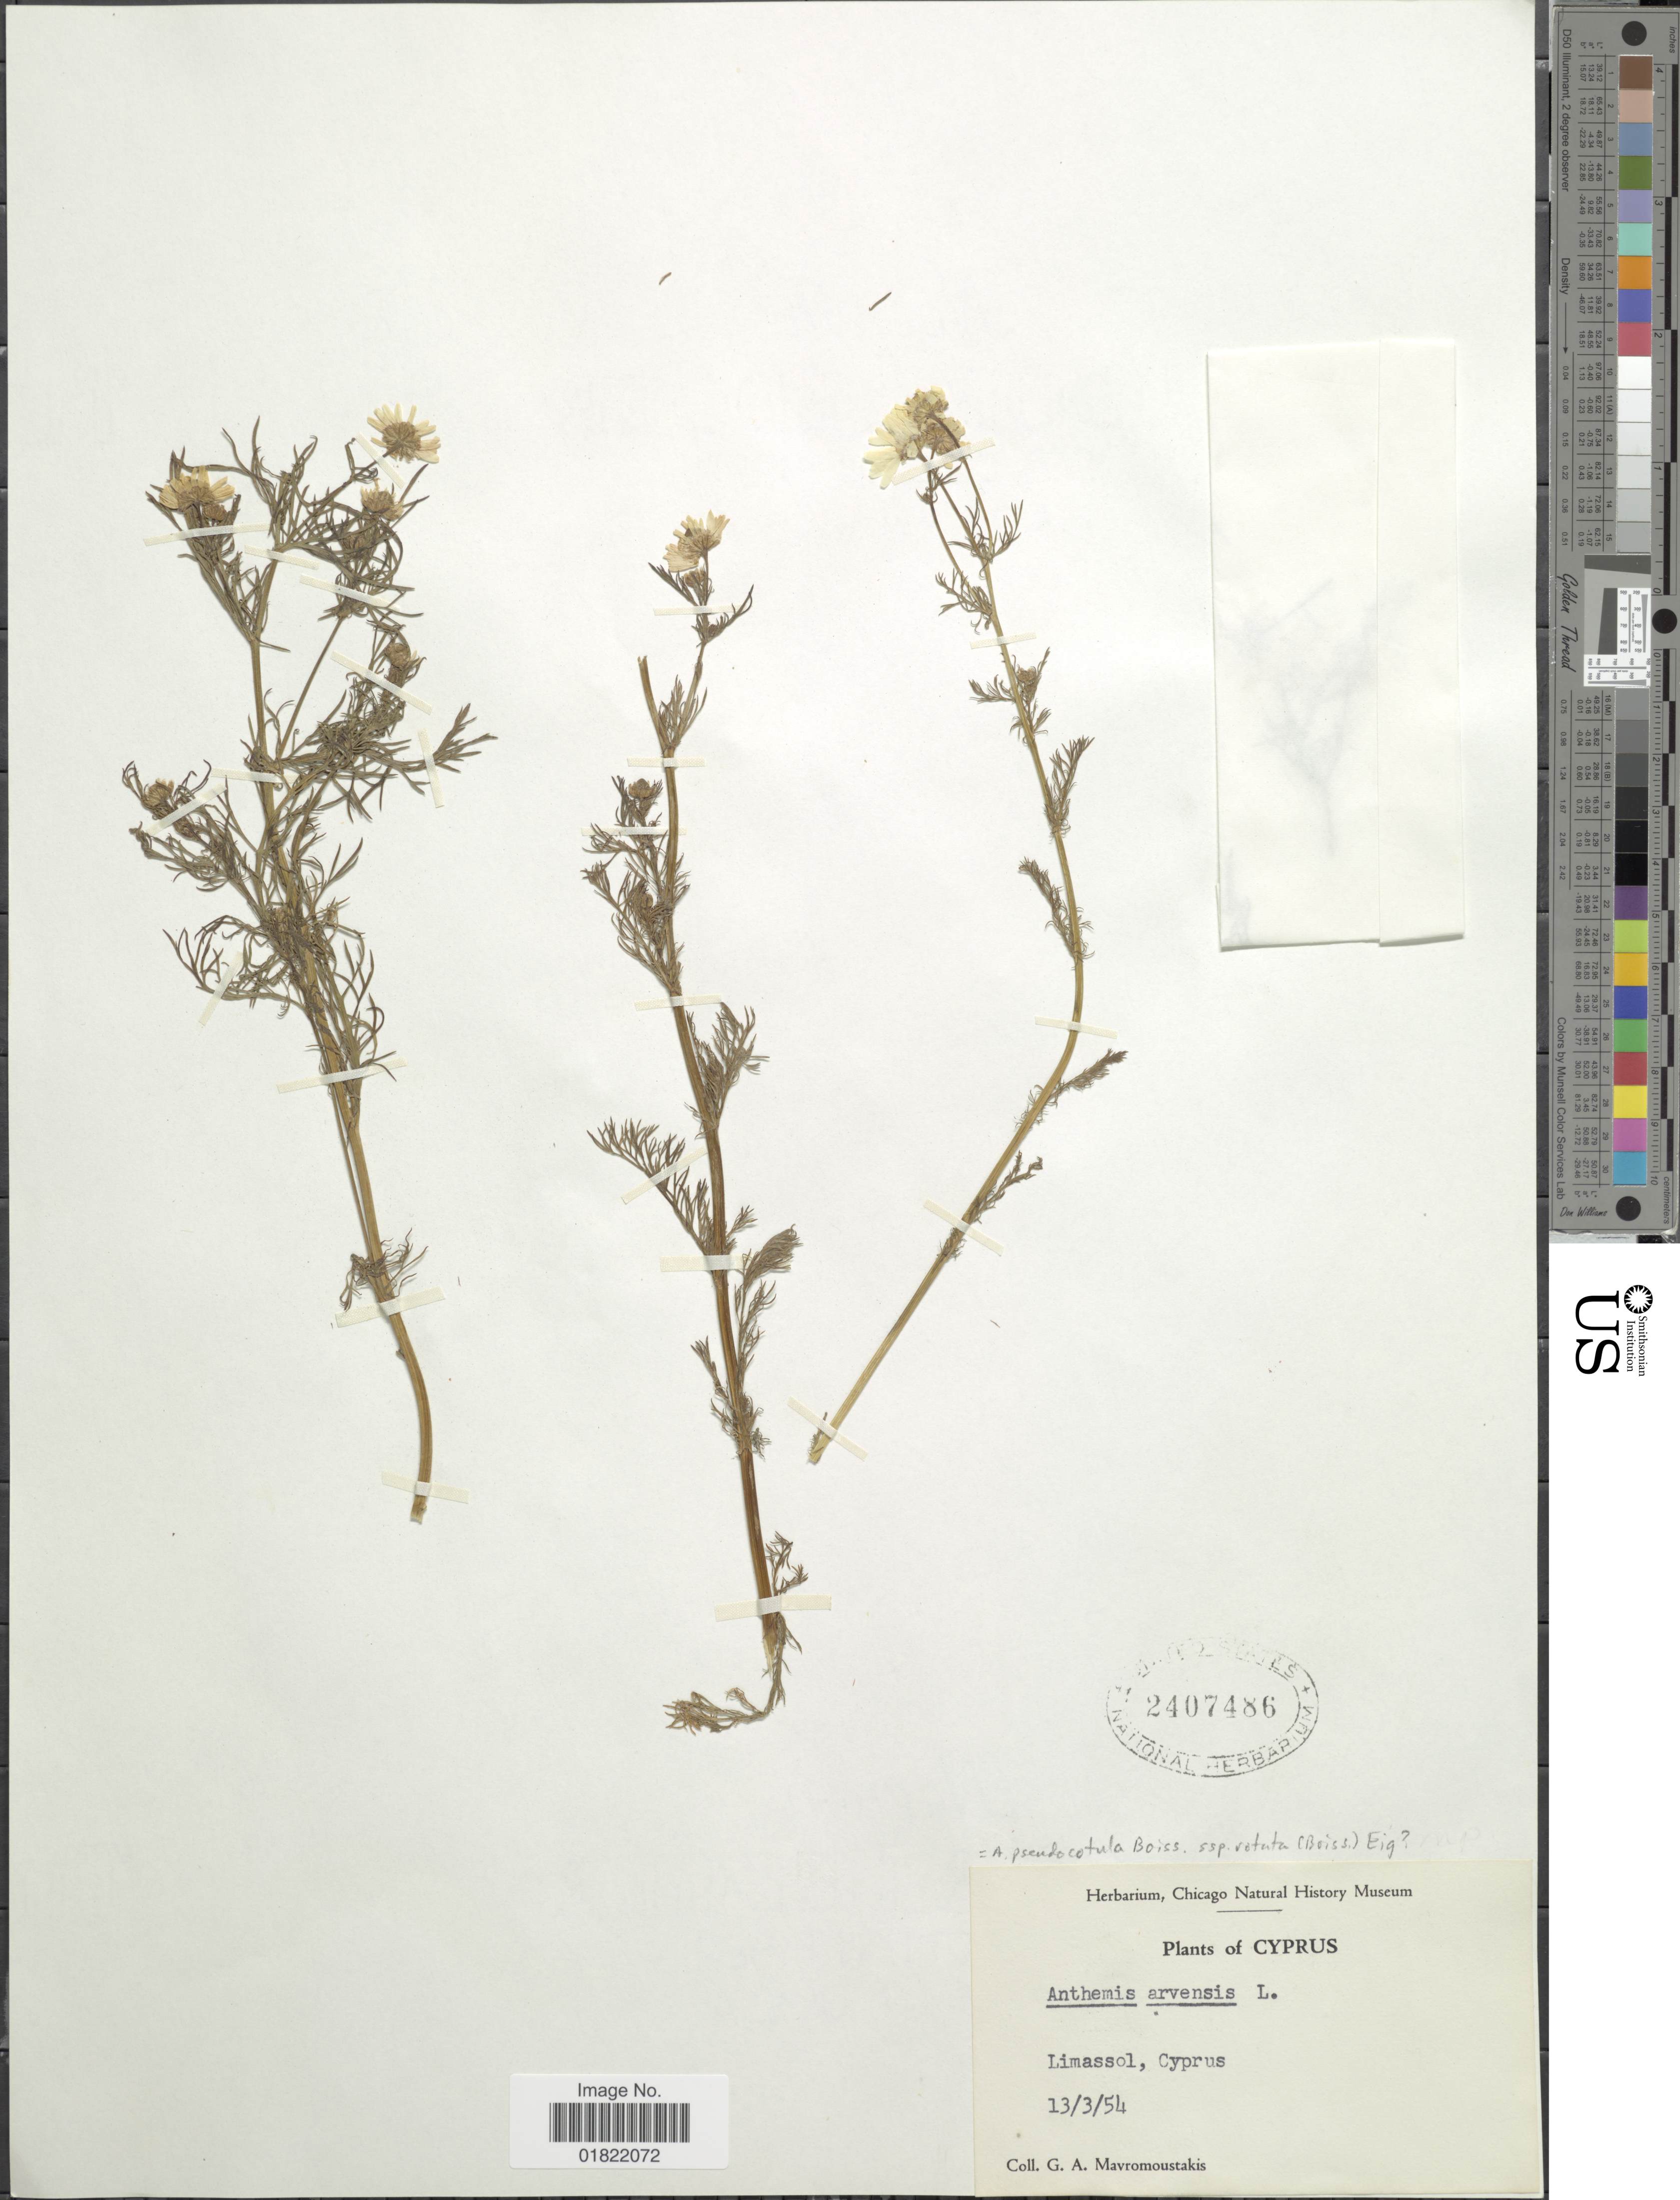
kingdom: Plantae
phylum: Tracheophyta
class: Magnoliopsida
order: Asterales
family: Asteraceae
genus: Anthemis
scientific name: Anthemis pseudocotula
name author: Boiss.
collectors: G. Mavromoustakis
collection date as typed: Transcribed d/m/y: 13/3/54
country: Cyprus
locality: Limassol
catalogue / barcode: US 2407486